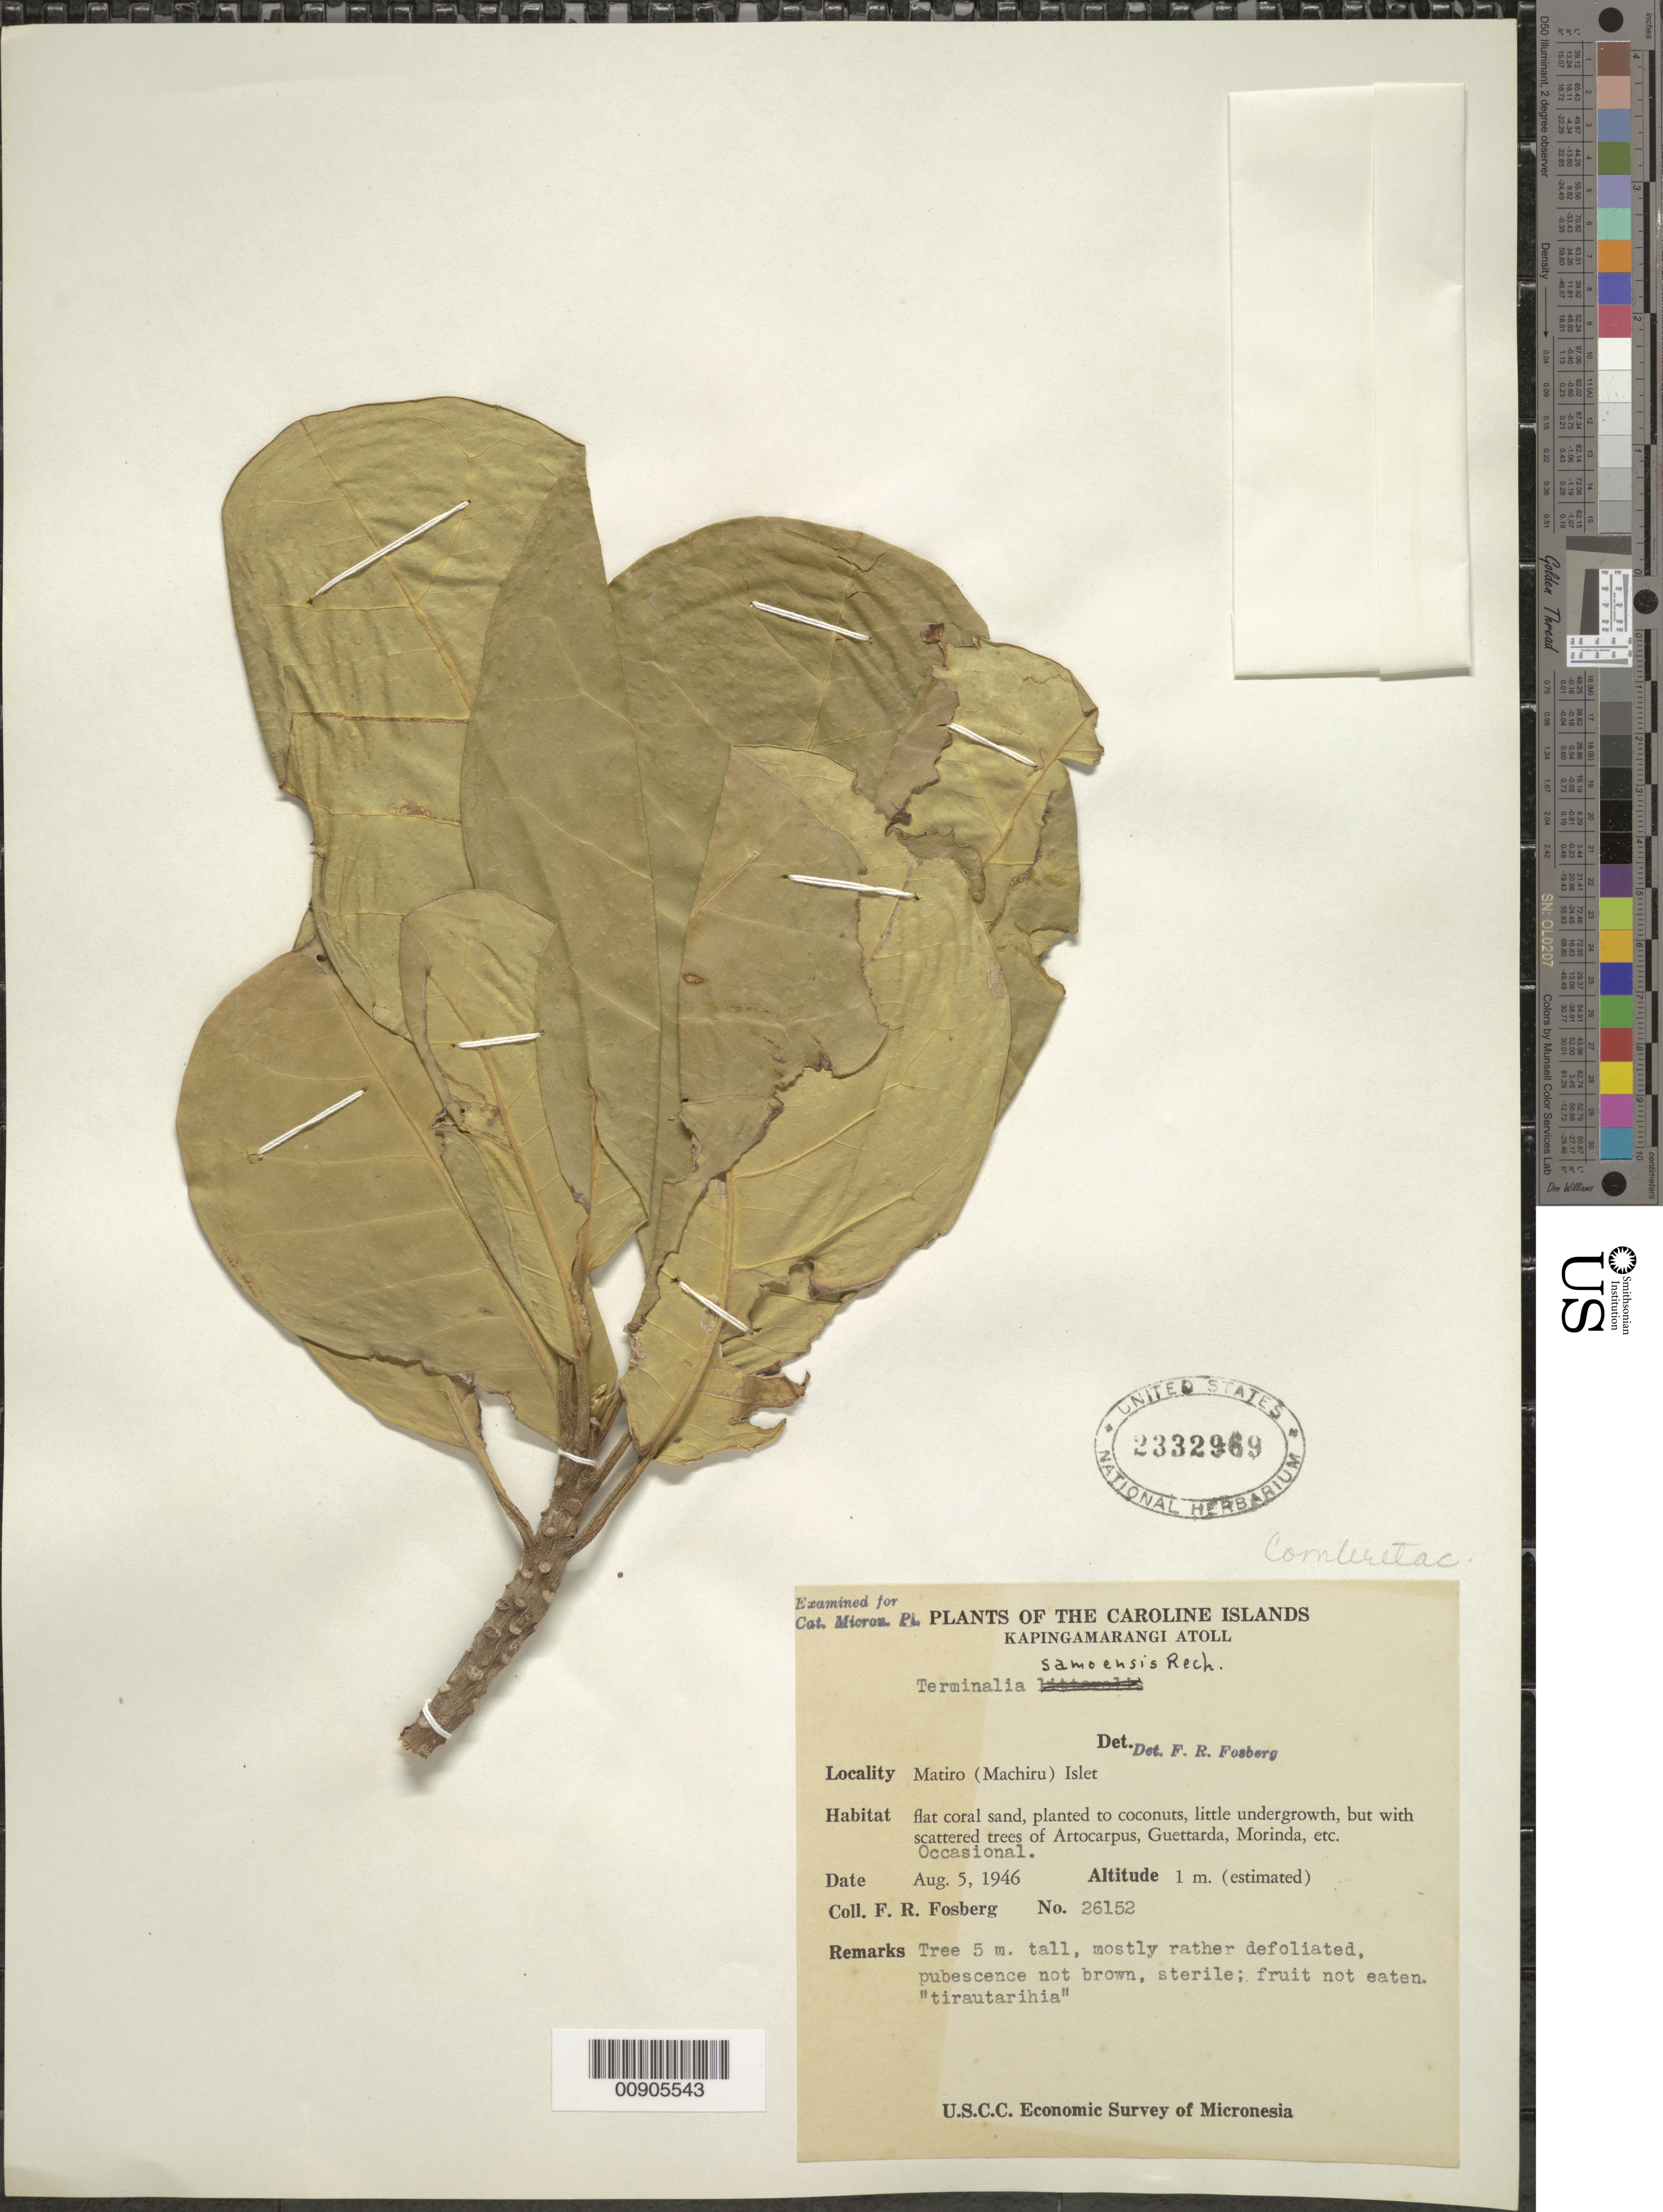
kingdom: Plantae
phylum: Tracheophyta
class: Magnoliopsida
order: Myrtales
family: Combretaceae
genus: Terminalia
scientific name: Terminalia samoensis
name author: Rech.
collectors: F. R. Fosberg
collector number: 26152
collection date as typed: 05 Aug 1946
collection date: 1946-08-05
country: Micronesia, Federated States of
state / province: Pohnpei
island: Kapingamarangi Atoll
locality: Matiro [Machiru] Islet. Flat coral sand, planted to cocunuts, little undergrowth, with scatterd trees of Artocarpus, Guettarda, Morinda, etc. Occasional.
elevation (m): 1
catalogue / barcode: US 2332969